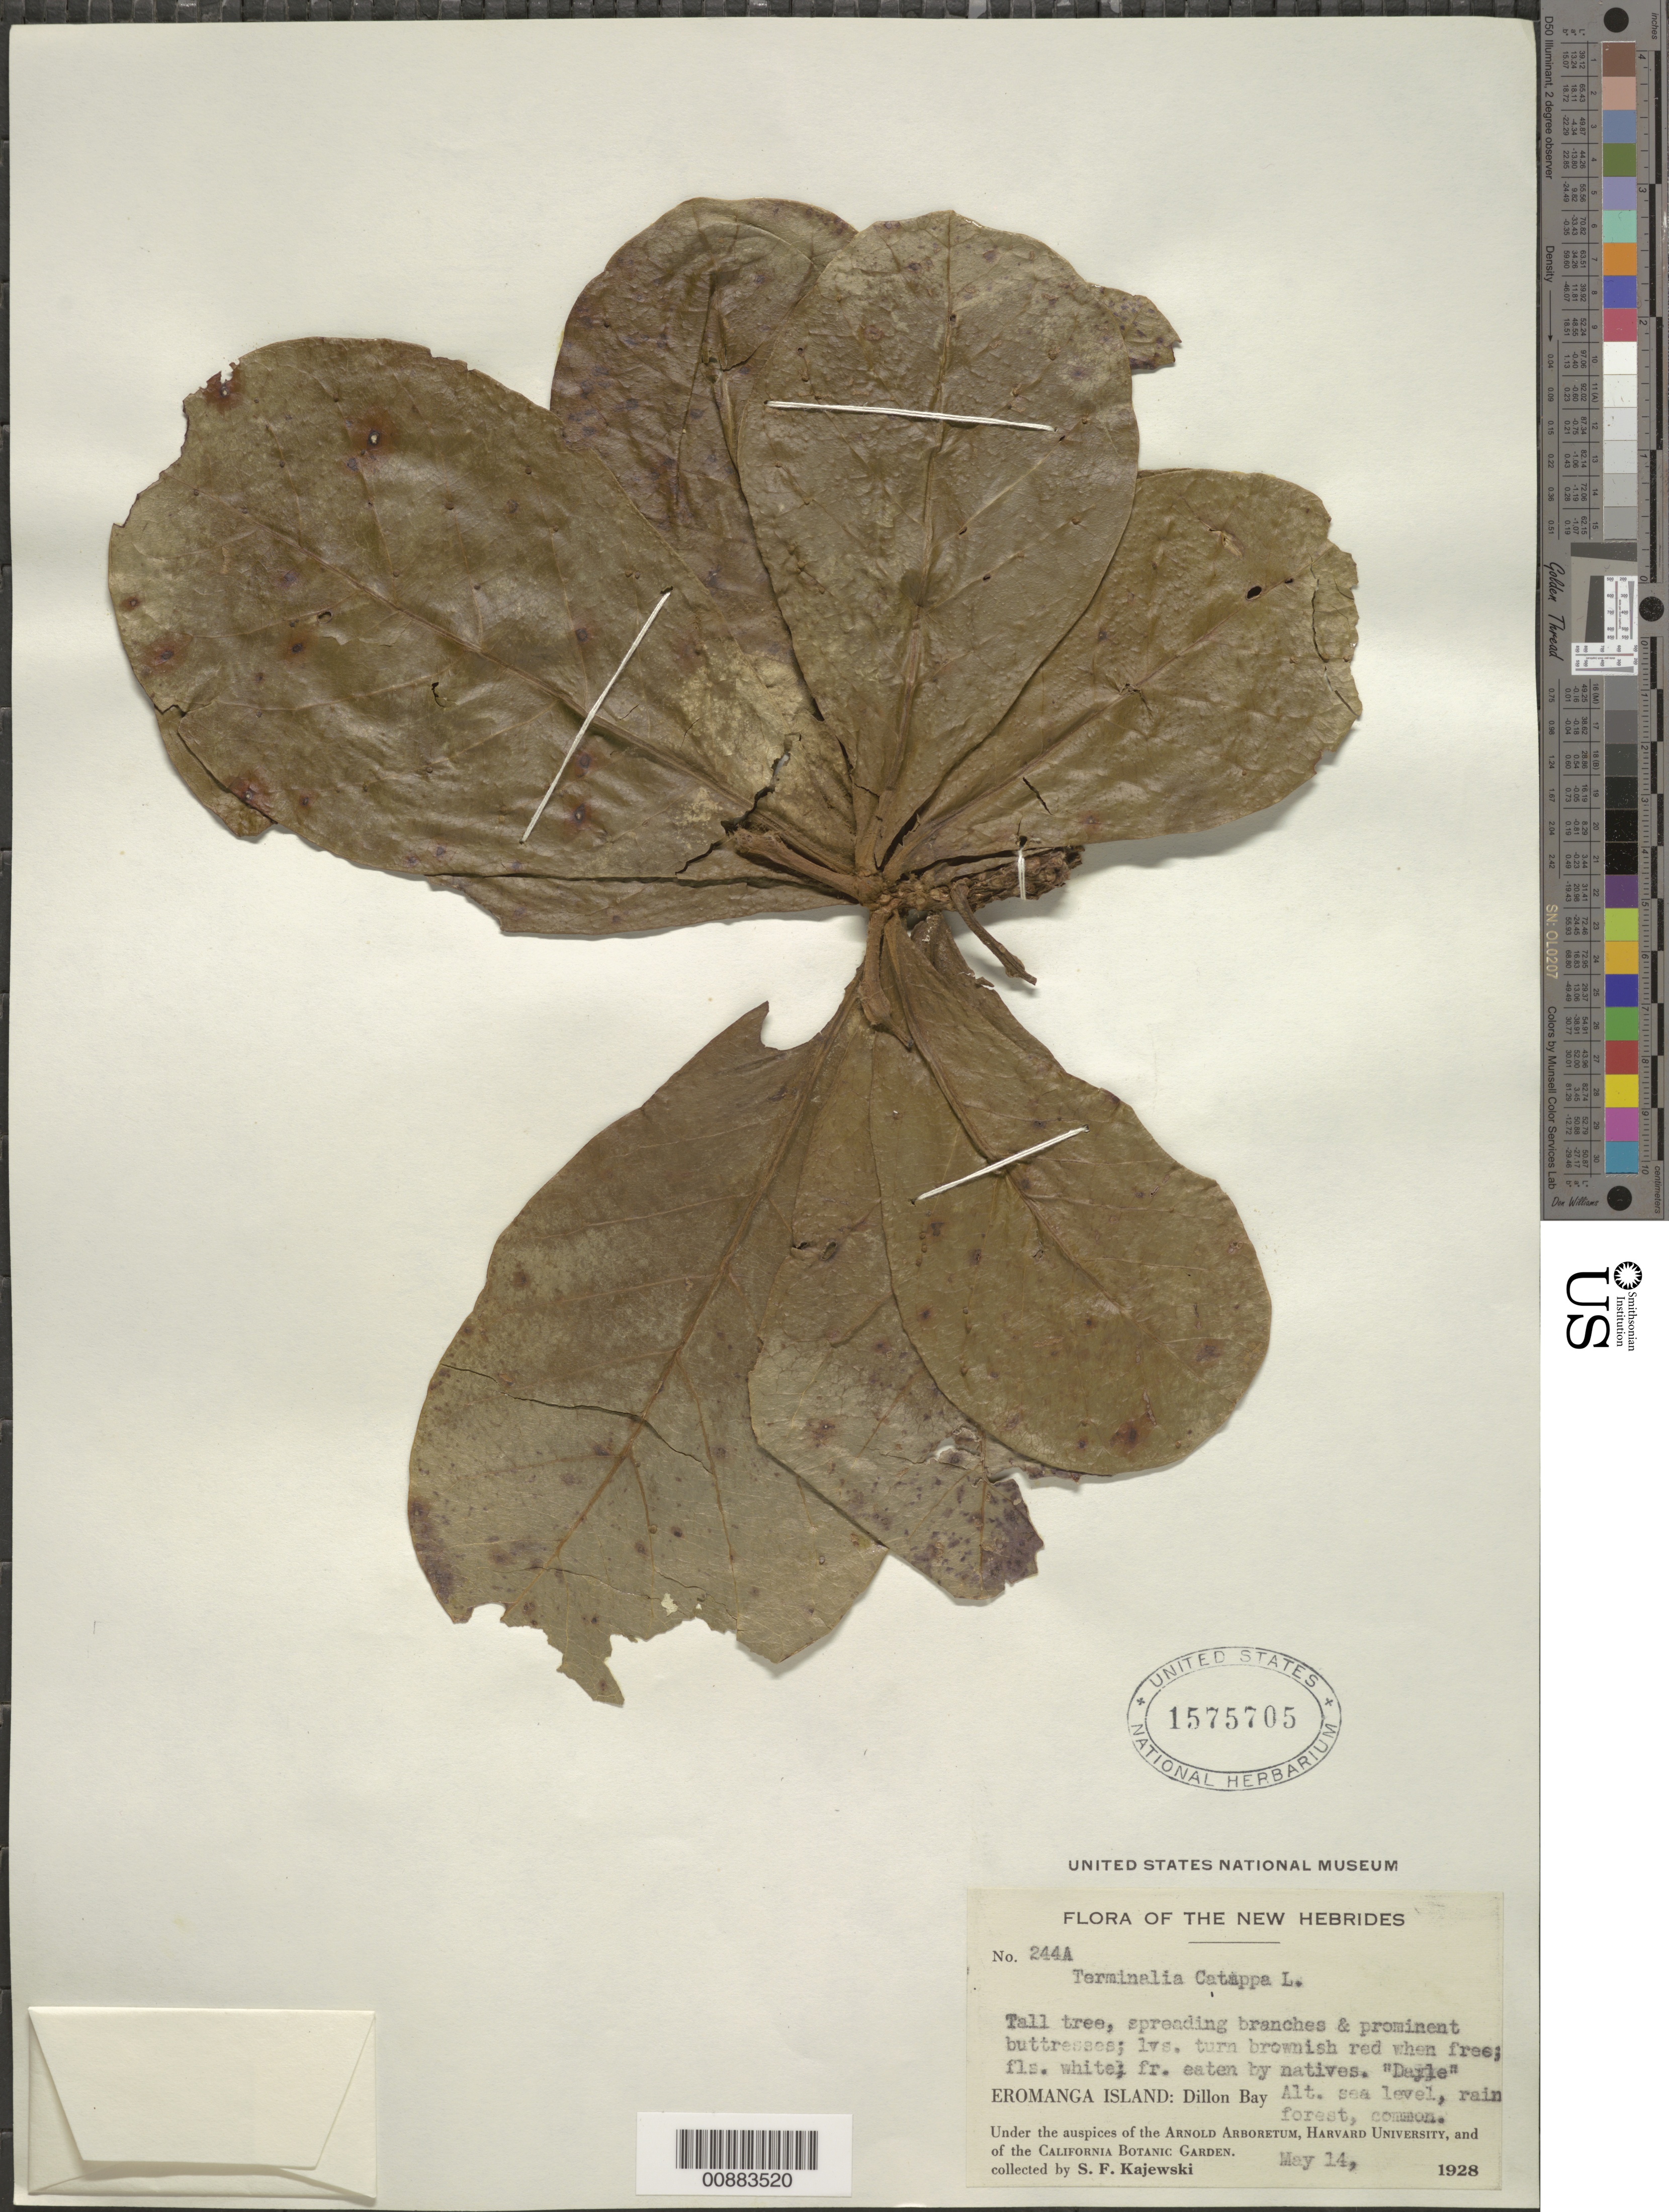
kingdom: Plantae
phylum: Tracheophyta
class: Magnoliopsida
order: Myrtales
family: Combretaceae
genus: Terminalia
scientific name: Terminalia catappa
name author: L.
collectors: S. Kajewski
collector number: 244A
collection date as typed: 14 May 1928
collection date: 1928-05-14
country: Vanuatu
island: Erromango [Eromanga]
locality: Dillon Bay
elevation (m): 0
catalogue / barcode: US 1575705